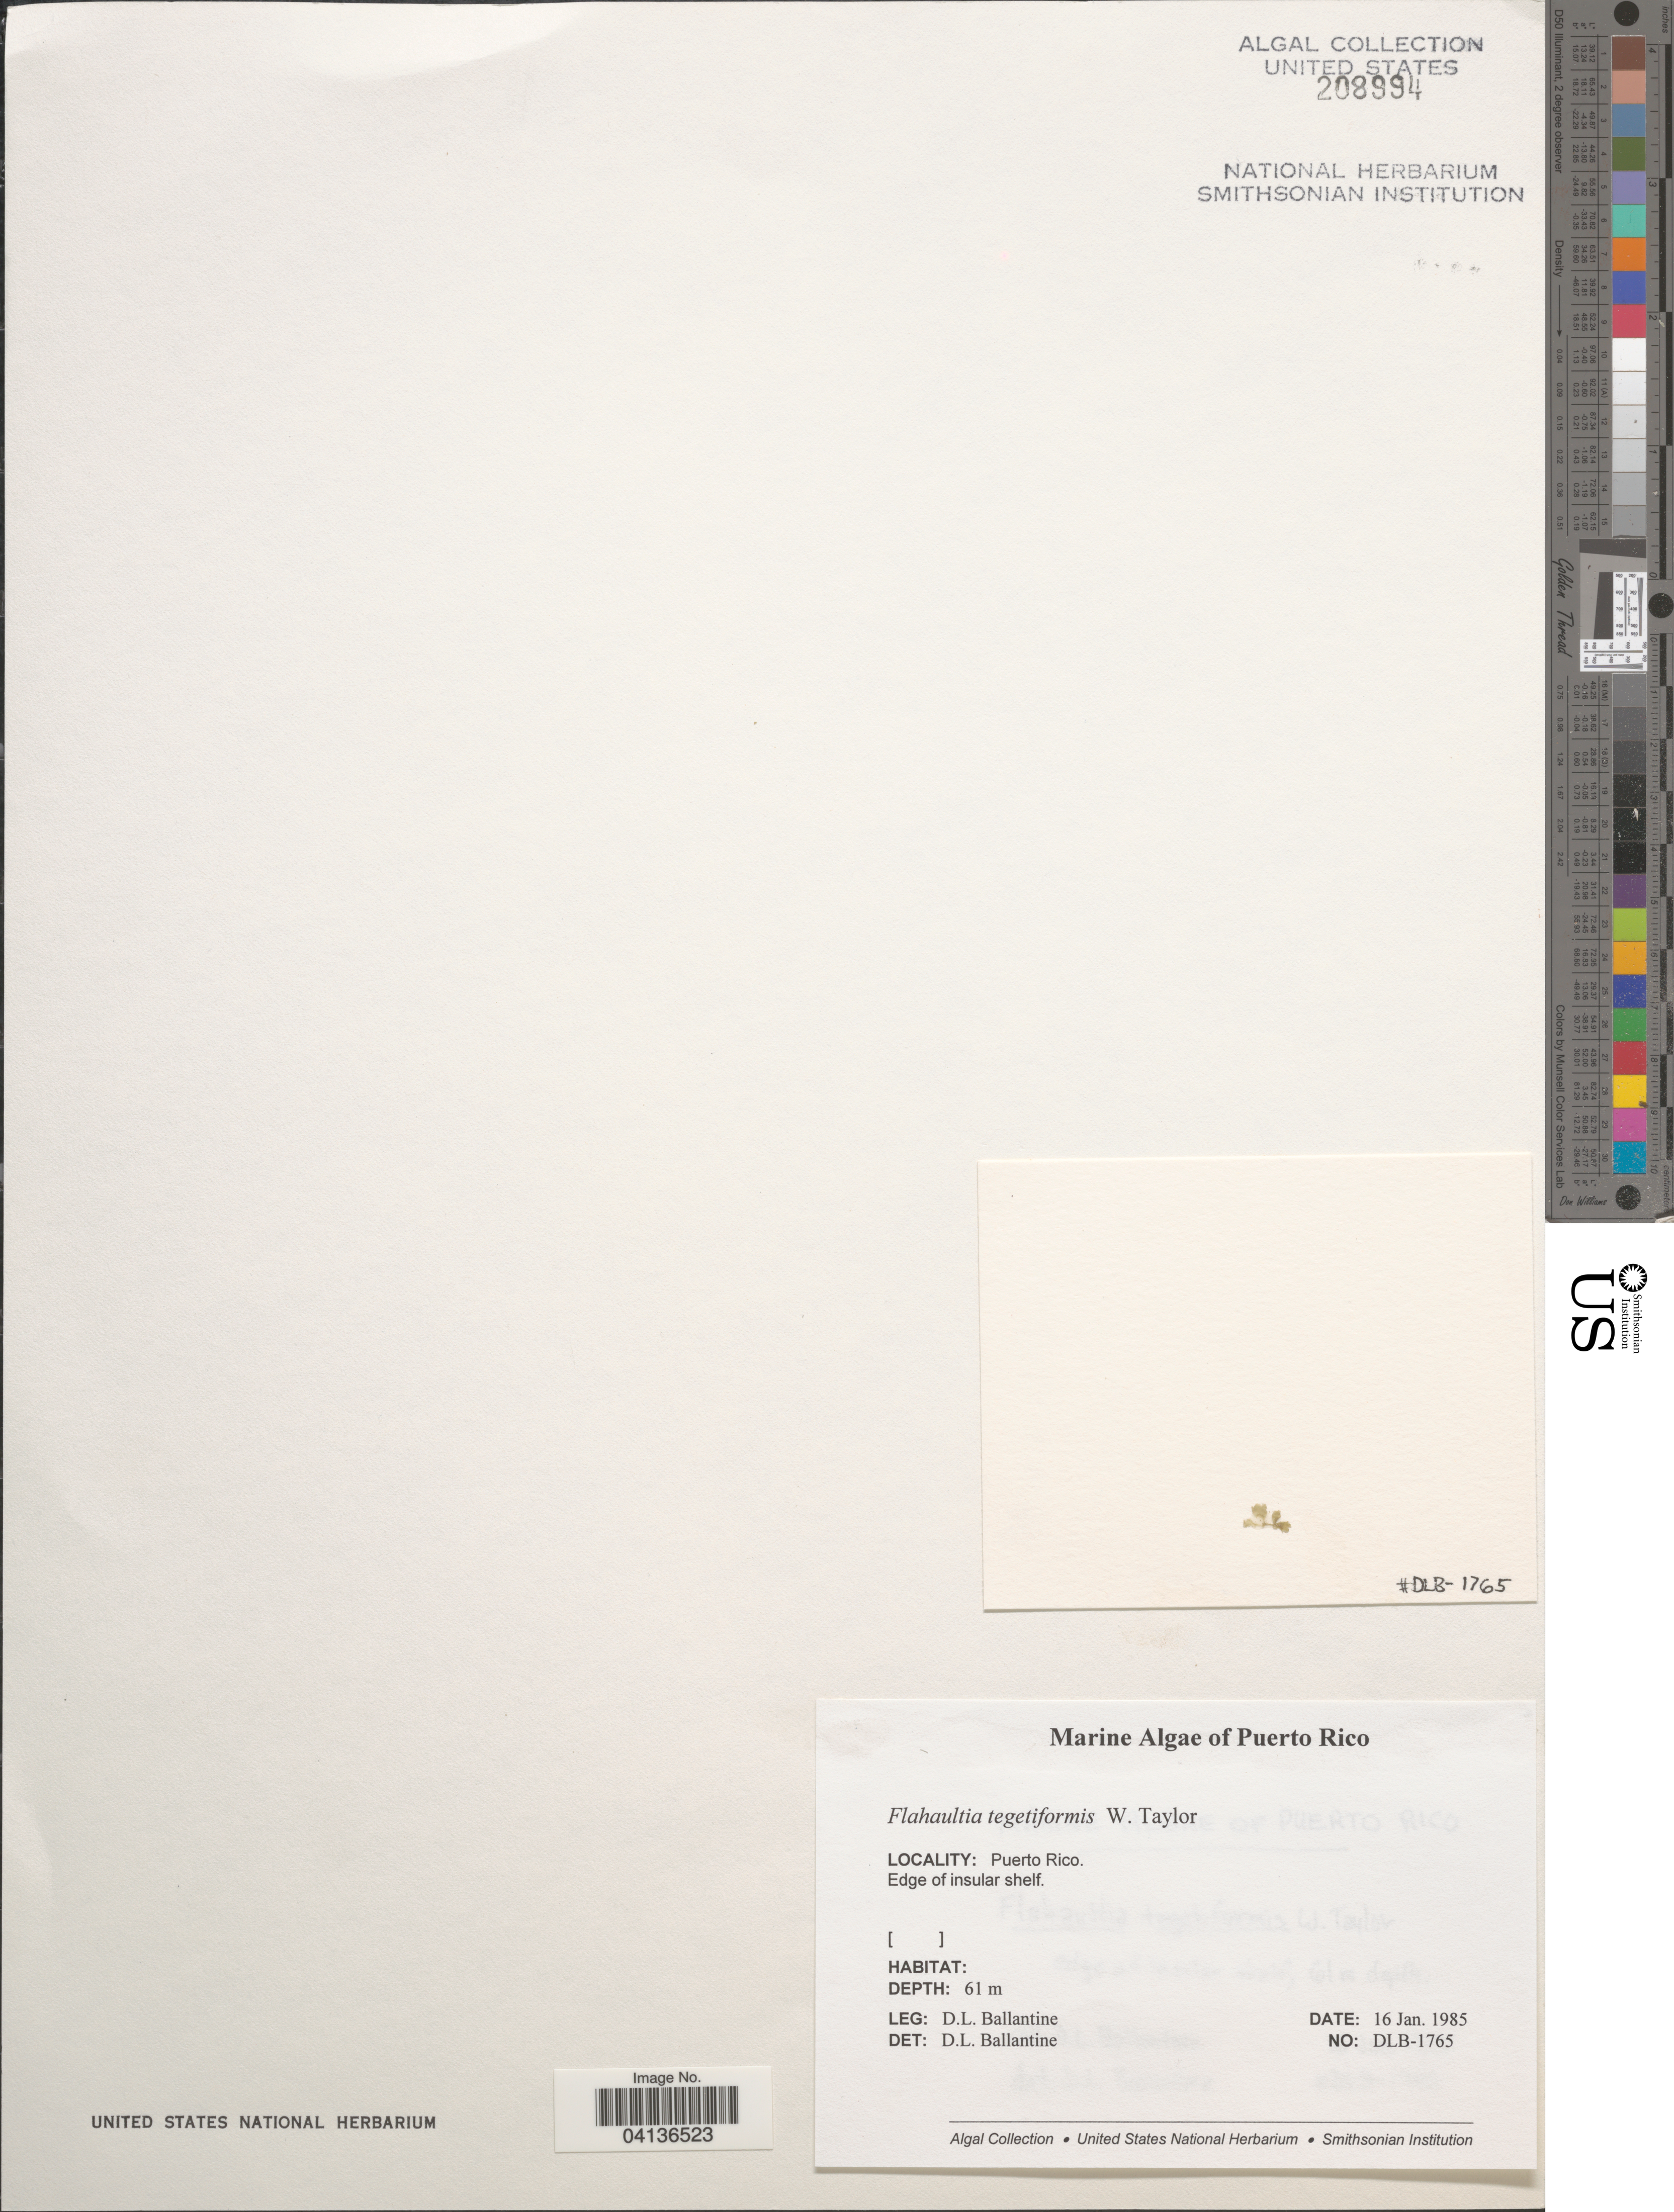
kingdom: Plantae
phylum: Rhodophyta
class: Florideophyceae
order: Gigartinales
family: Solieriaceae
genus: Flahaultia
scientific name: Flahaultia tegetiformans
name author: W.R. Taylor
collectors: D.L. Ballantine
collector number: DLB-1765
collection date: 1985-01-16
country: Puerto Rico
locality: Edge of insular shelf.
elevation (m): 61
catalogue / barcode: US 208994